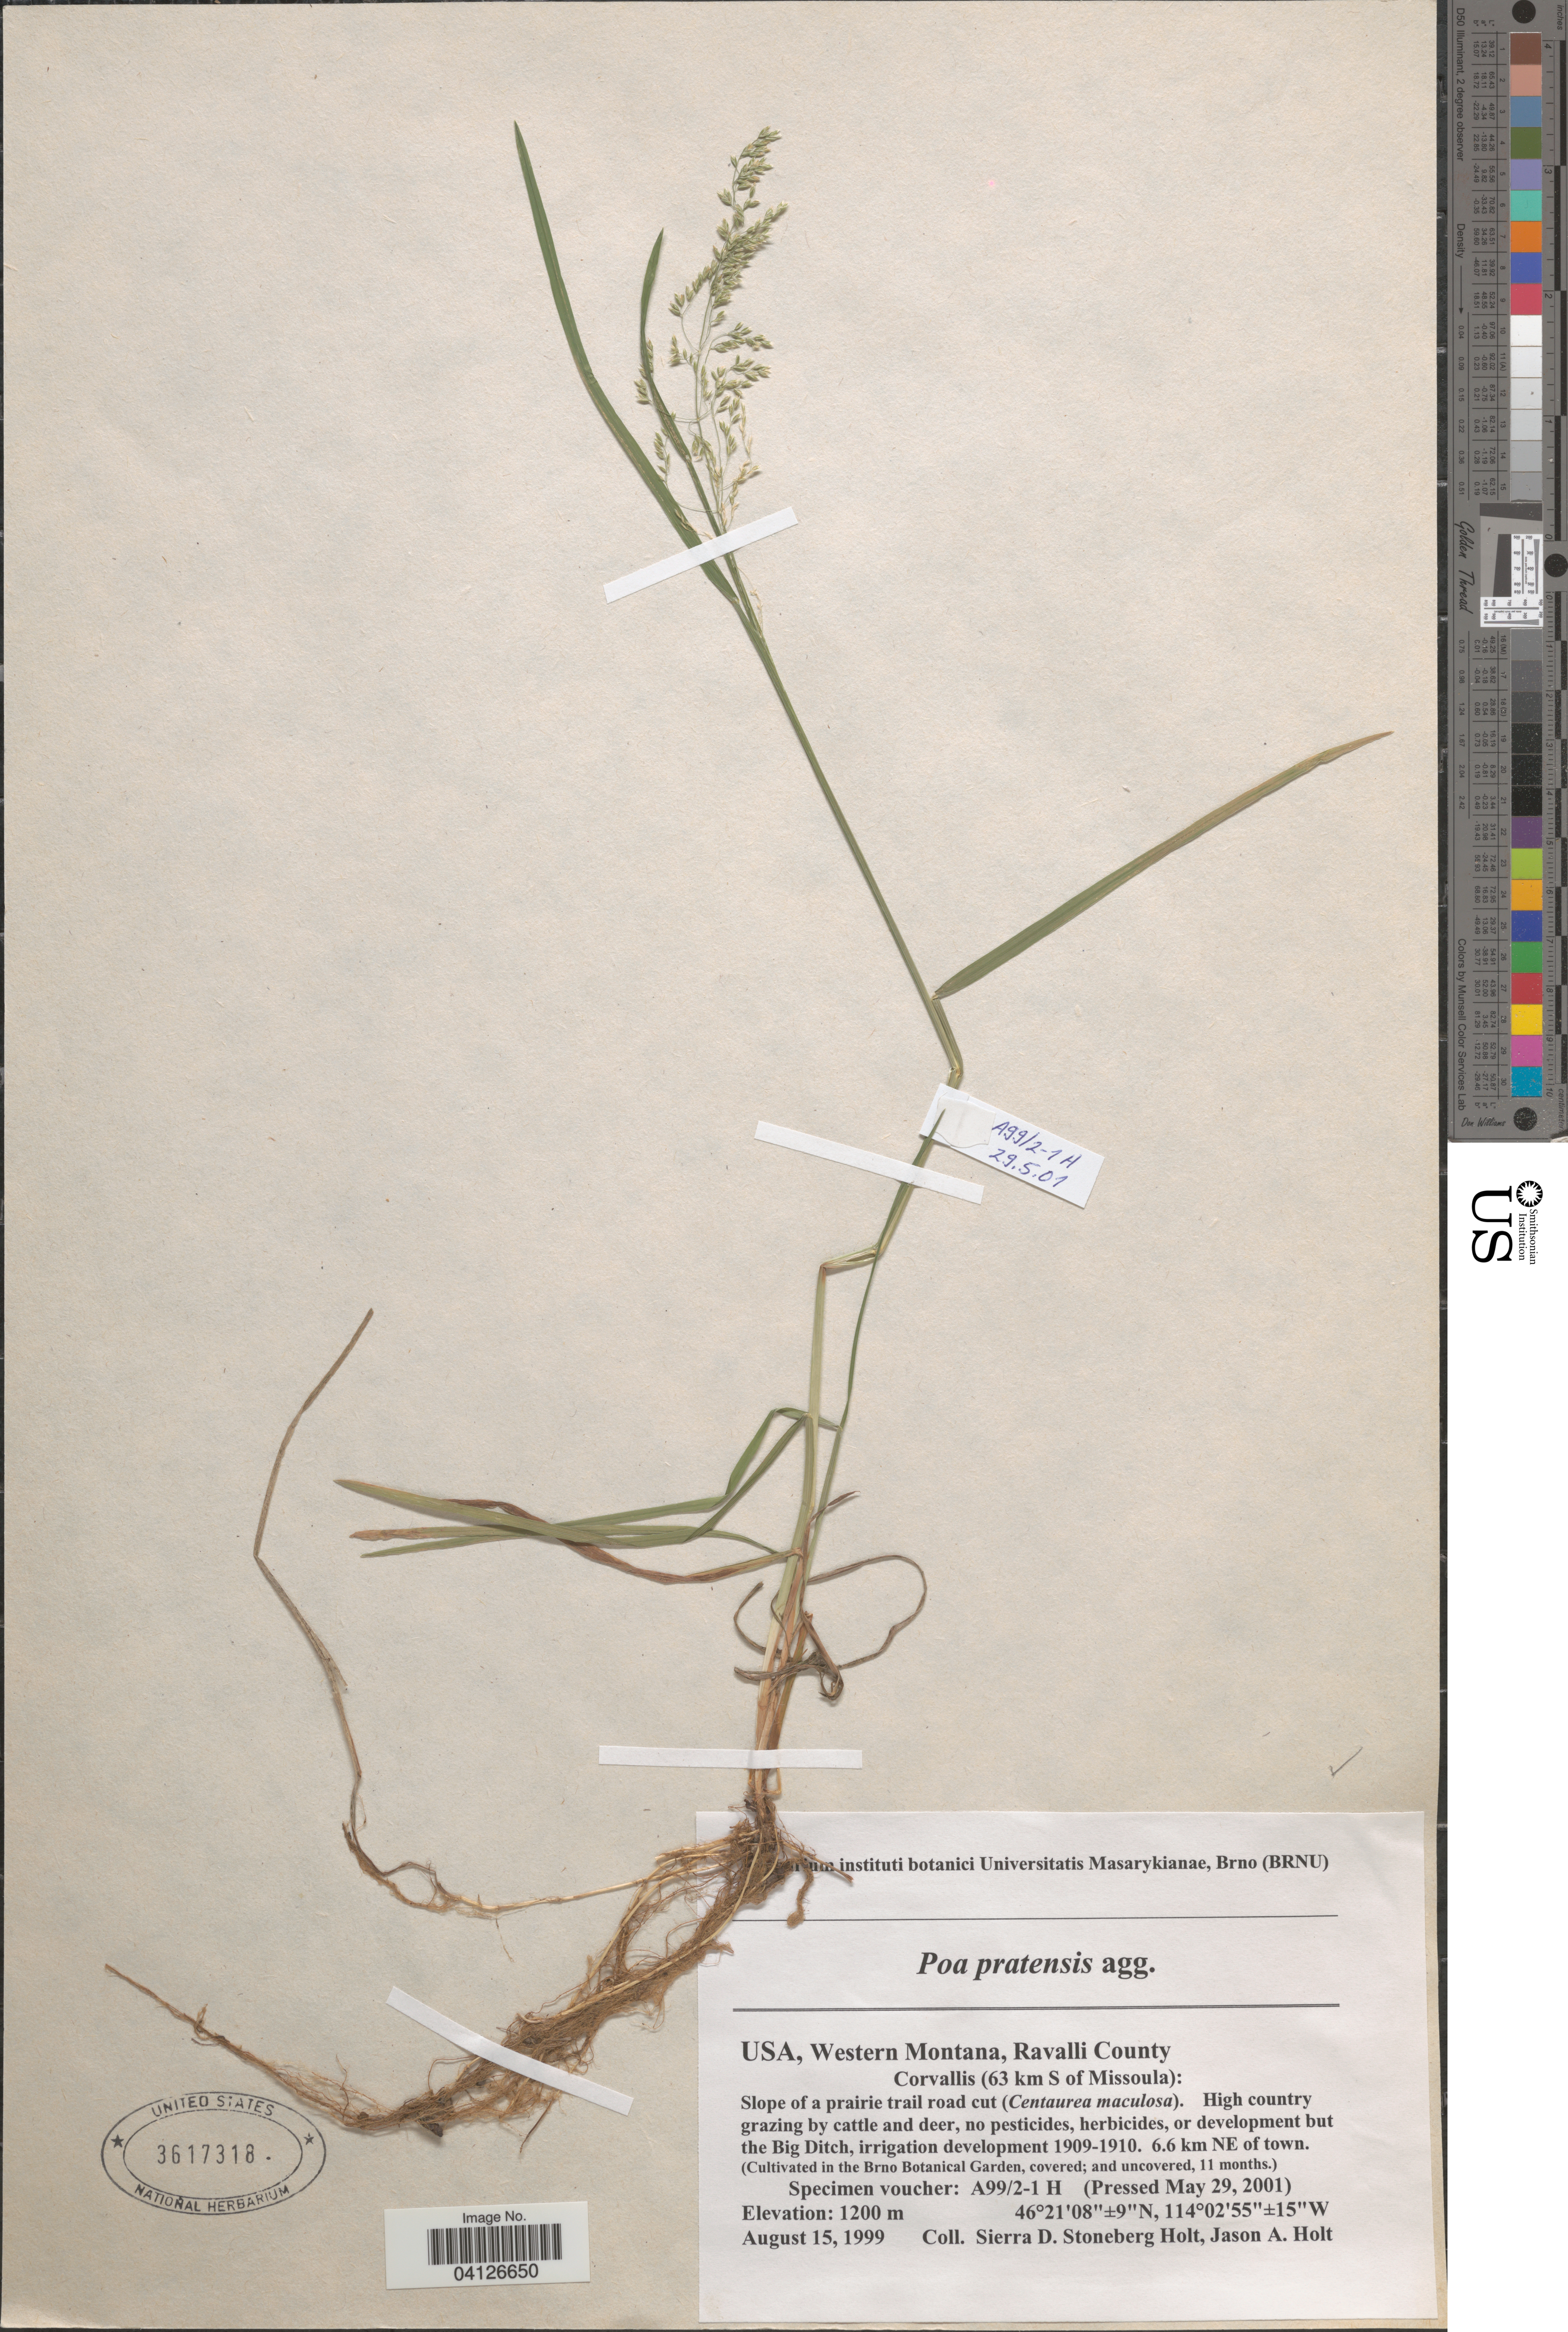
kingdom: Plantae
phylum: Tracheophyta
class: Liliopsida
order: Poales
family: Poaceae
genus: Poa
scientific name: Poa pratensis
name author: L.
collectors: Ex herb. instituti botanici Universitatis Masarykianae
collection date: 2001-05-29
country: Czechia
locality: (Cultivated in the Brno Botanical Garden, covered; and uncovered, 11 months.).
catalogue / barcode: US 3617318